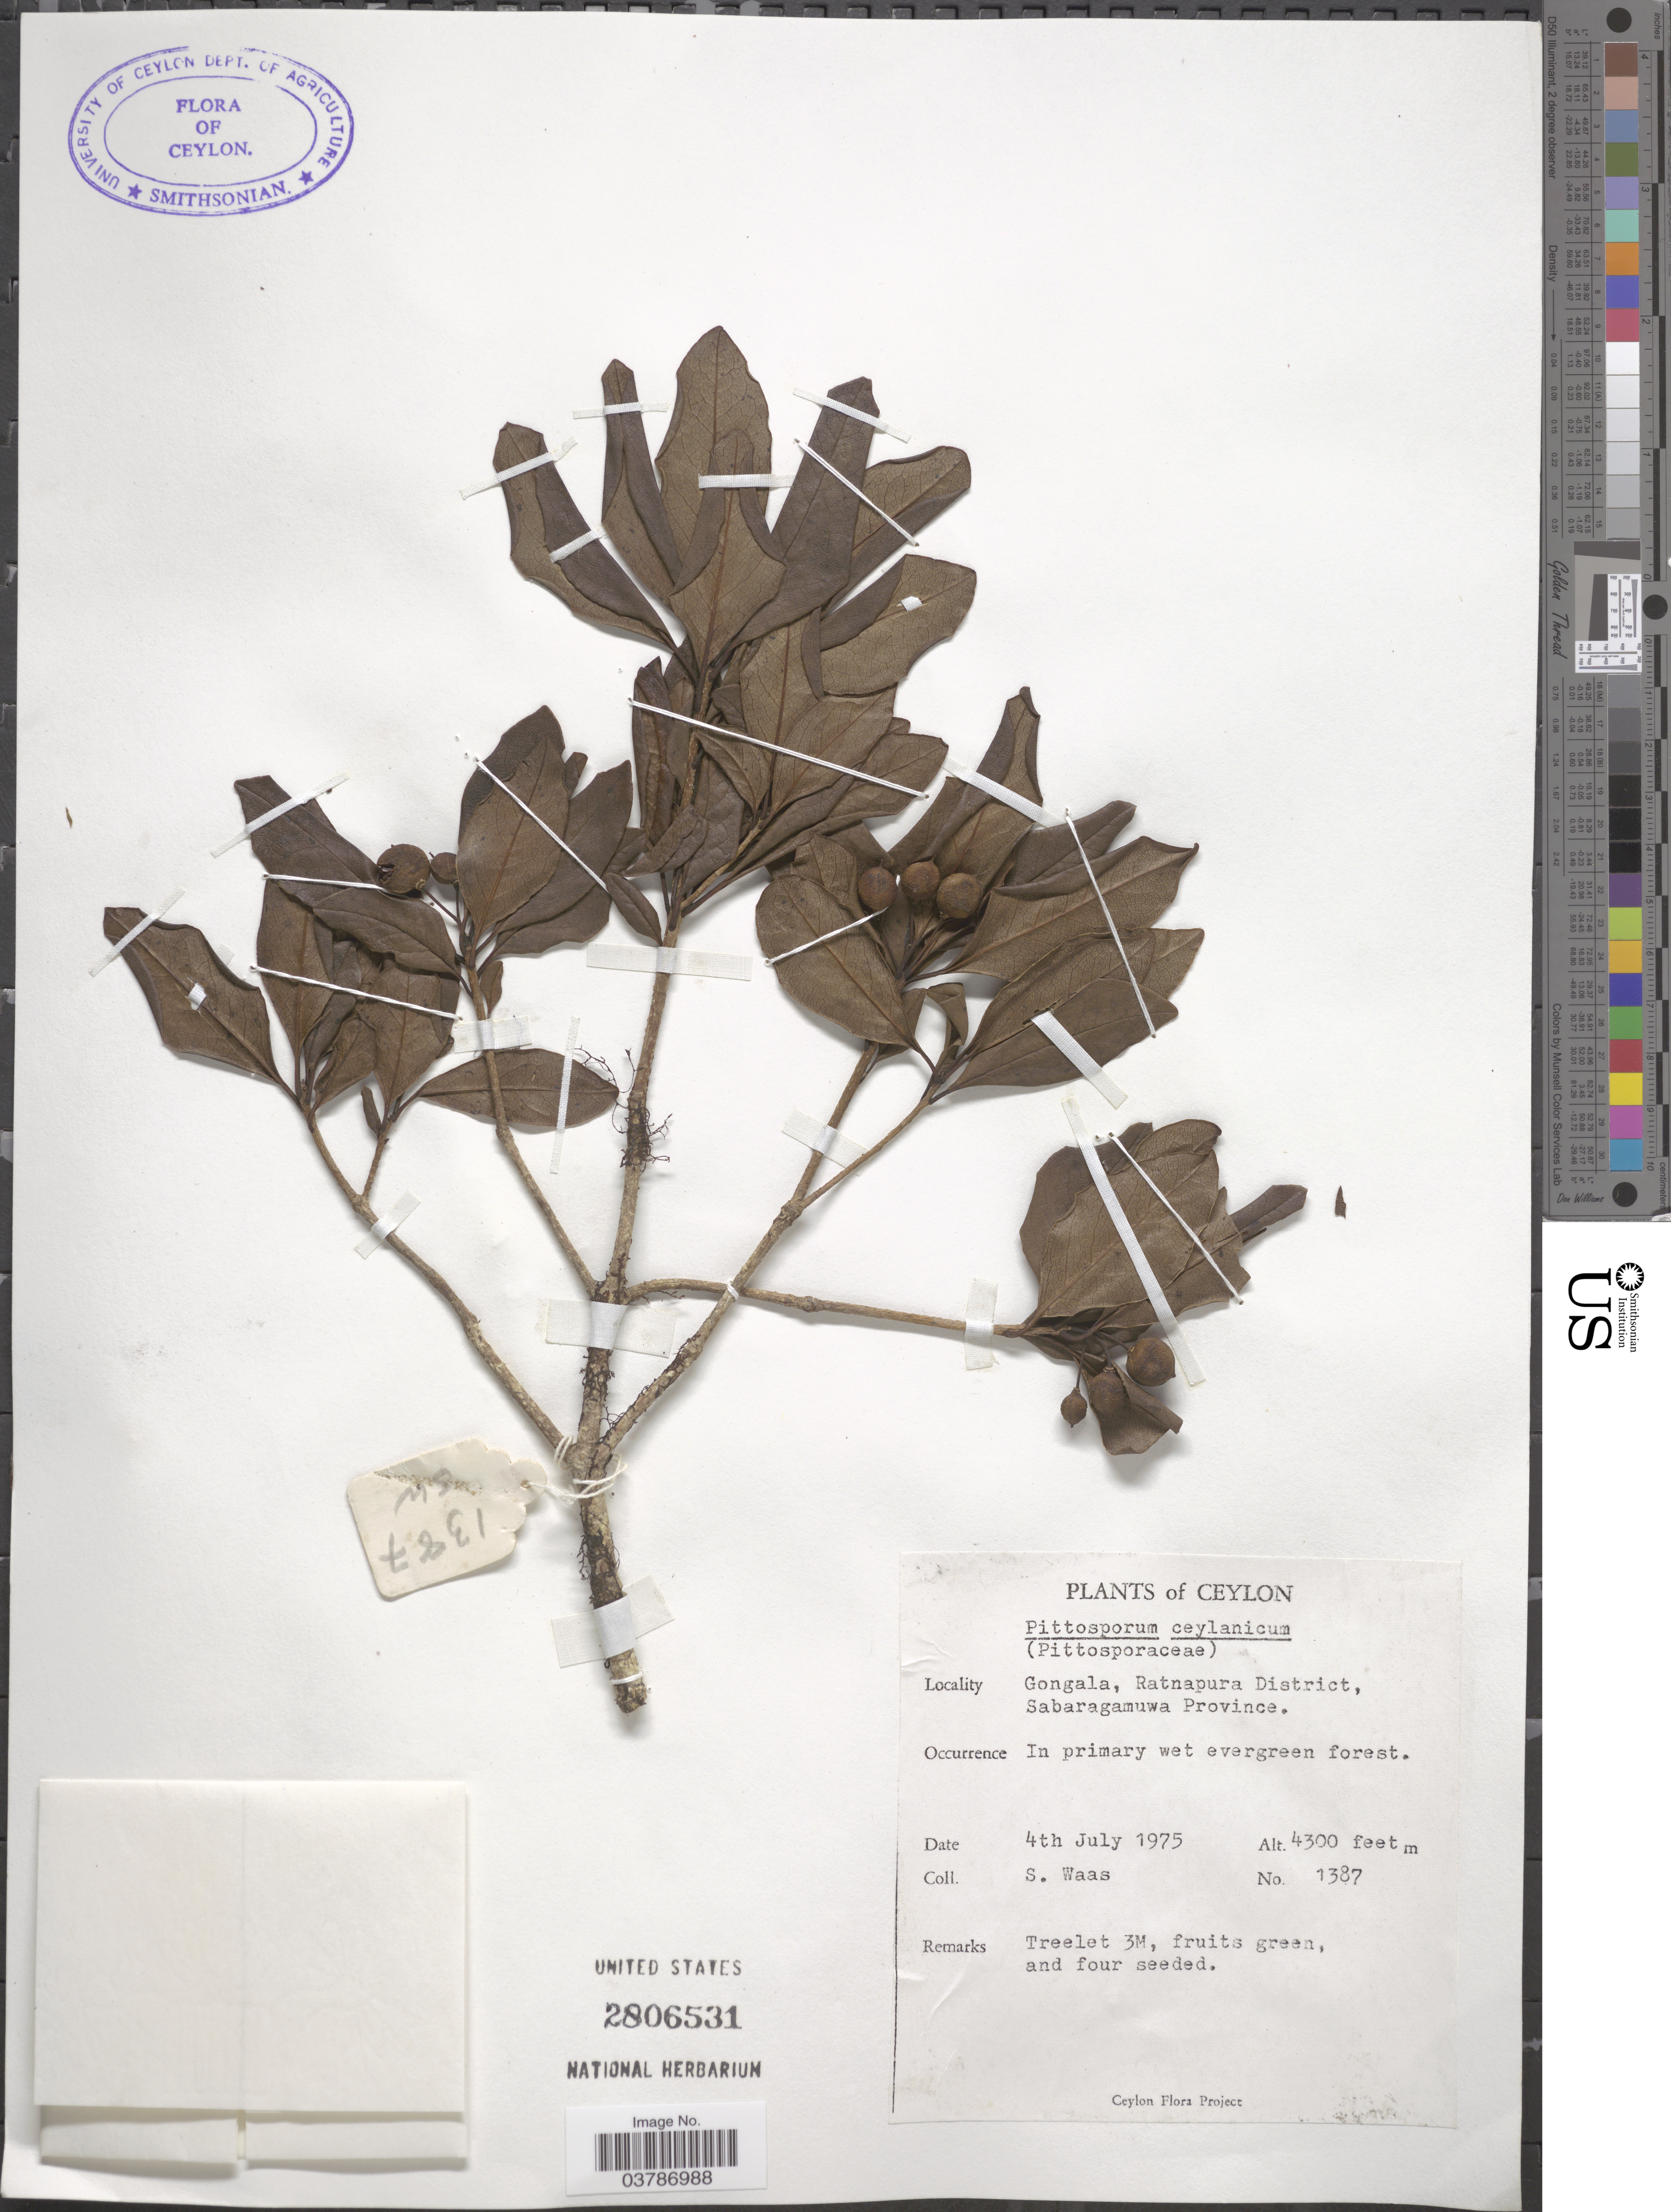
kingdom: Plantae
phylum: Tracheophyta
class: Magnoliopsida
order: Apiales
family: Pittosporaceae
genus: Pittosporum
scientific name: Pittosporum ceylanicum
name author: Wight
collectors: S. Waas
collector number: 1387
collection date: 1975-07-04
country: Sri Lanka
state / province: Sabaragamuwa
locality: Ceylon. Gongala, Ratnapura District.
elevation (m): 1311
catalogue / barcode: US 2806531